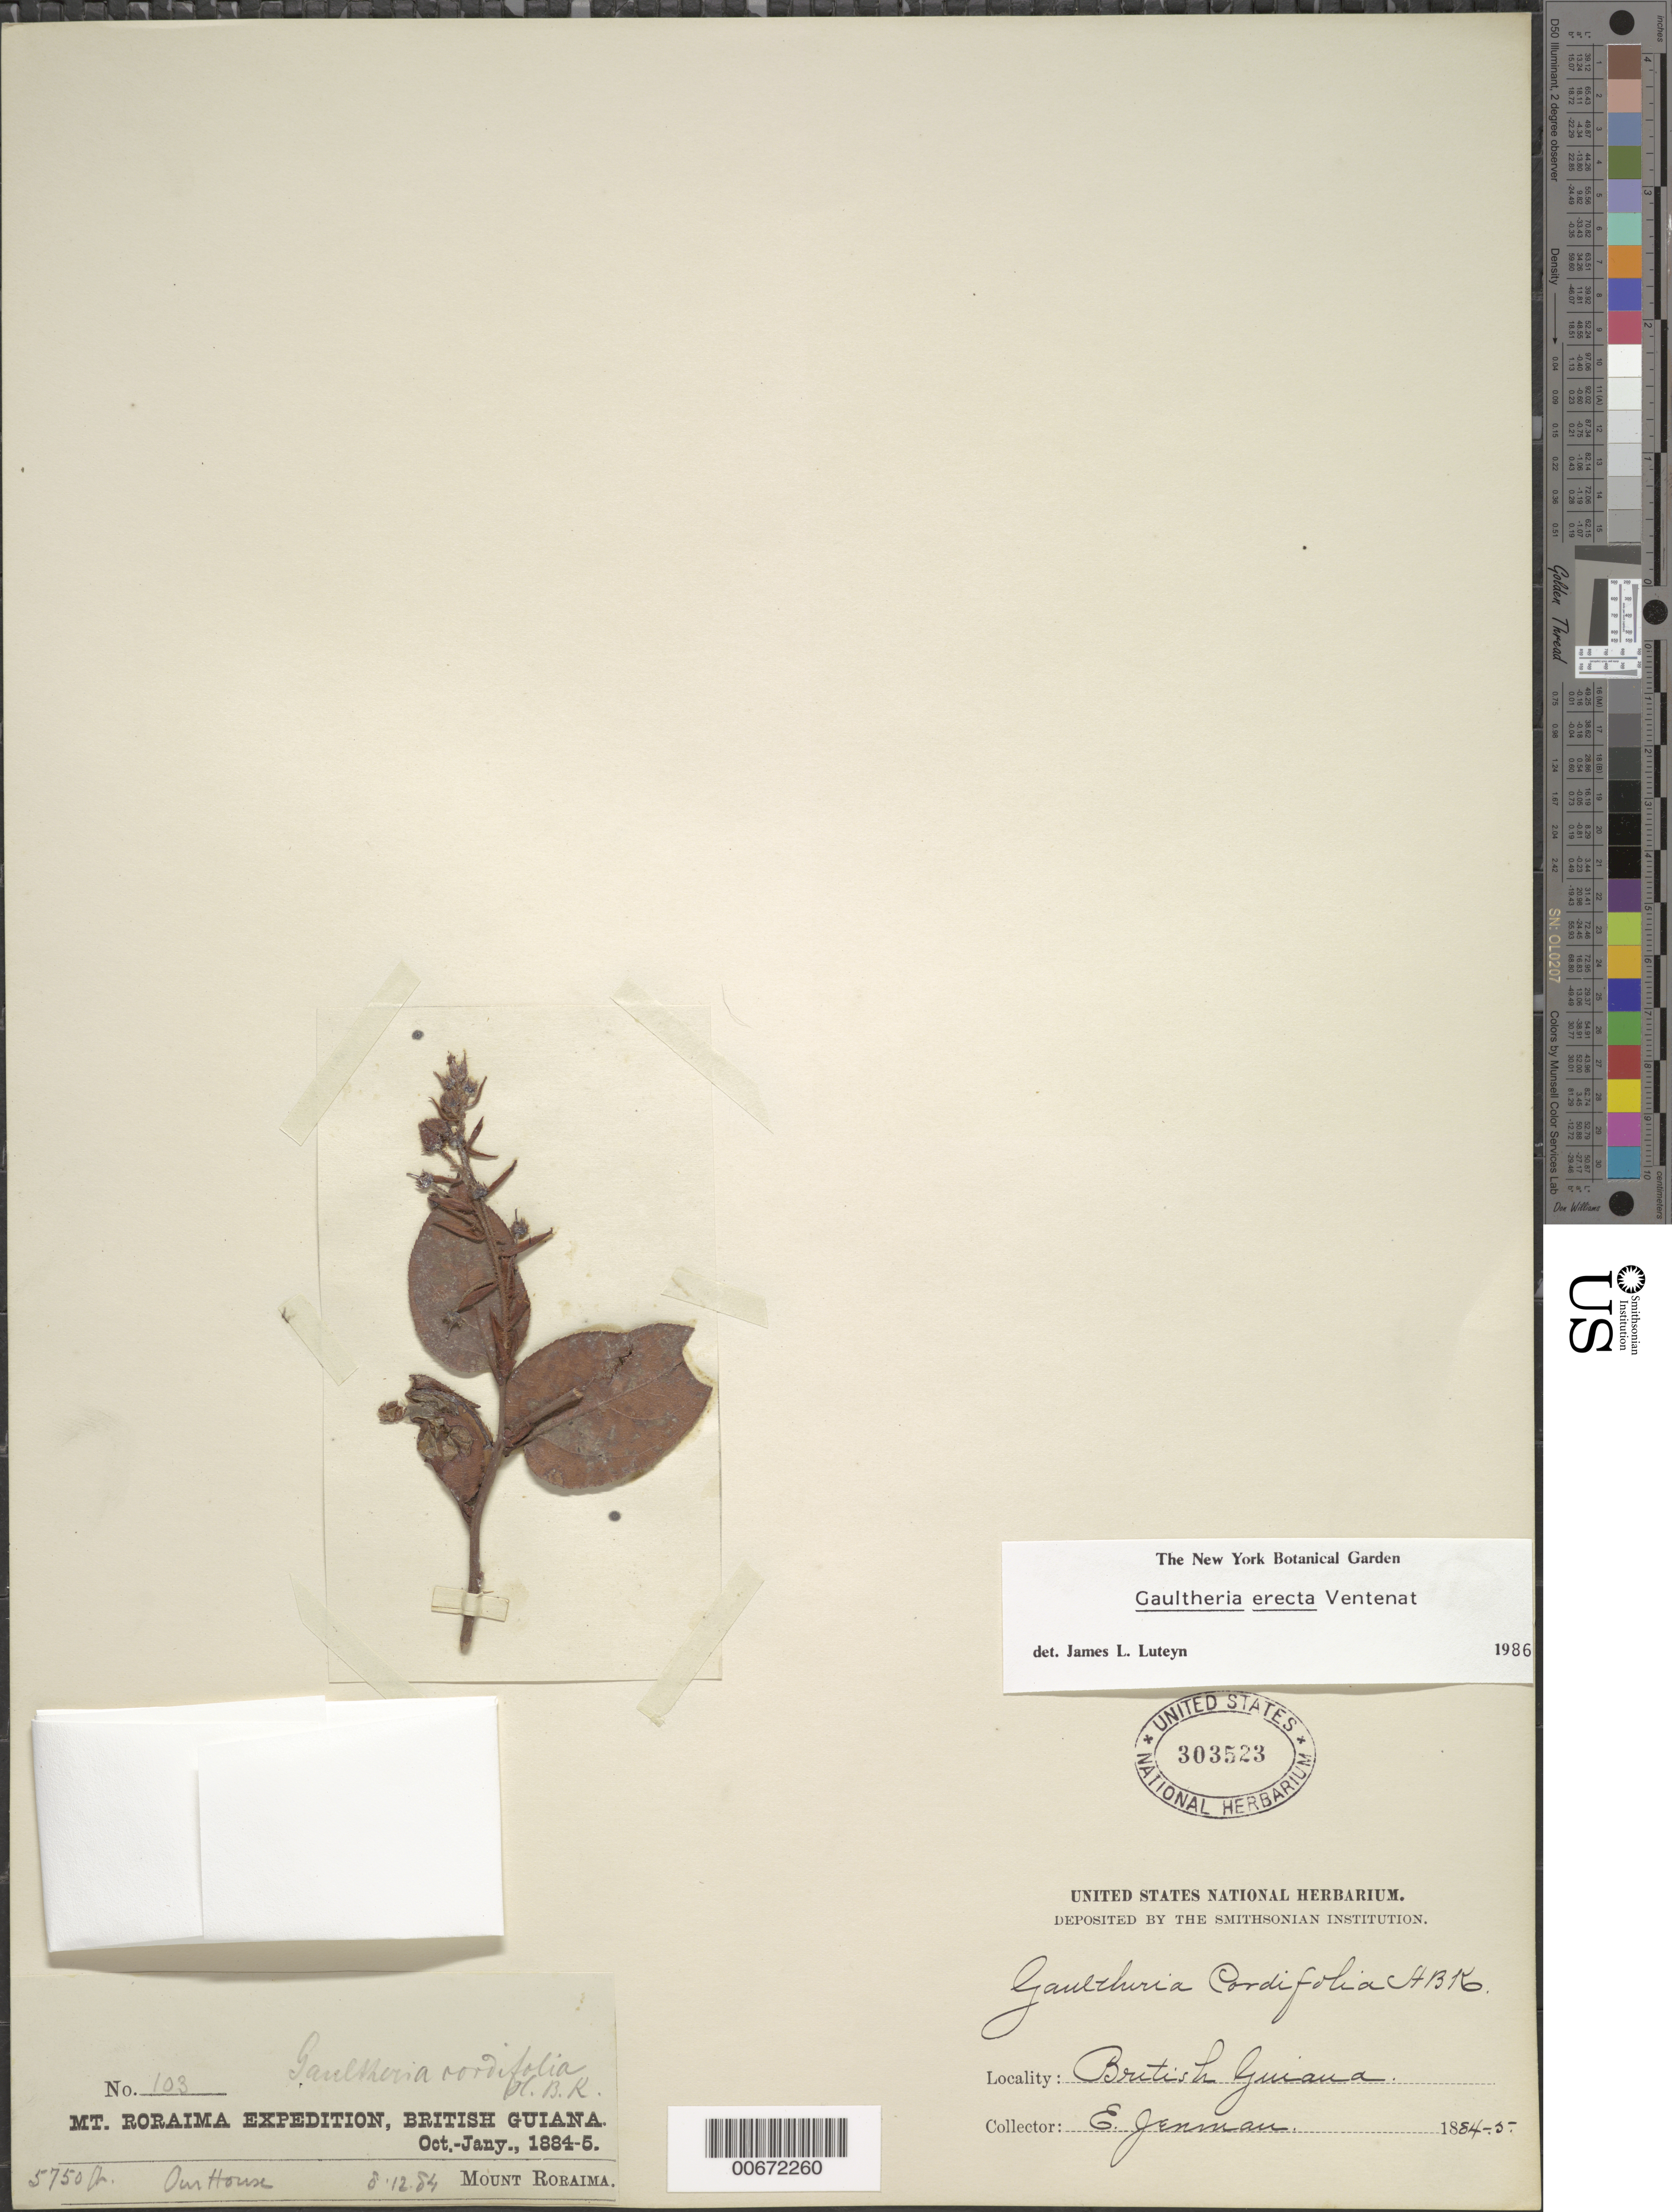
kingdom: Plantae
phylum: Tracheophyta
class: Magnoliopsida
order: Ericales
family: Ericaceae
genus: Gaultheria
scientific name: Gaultheria erecta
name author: Vent.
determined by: Luteyn, J. L.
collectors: G. S. Jenman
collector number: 103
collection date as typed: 8 December 1884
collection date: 1884-12-08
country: Guyana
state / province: Cuyuni-Mazaruni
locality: Mt. Roraima, "Our House"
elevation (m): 526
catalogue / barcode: US 303523